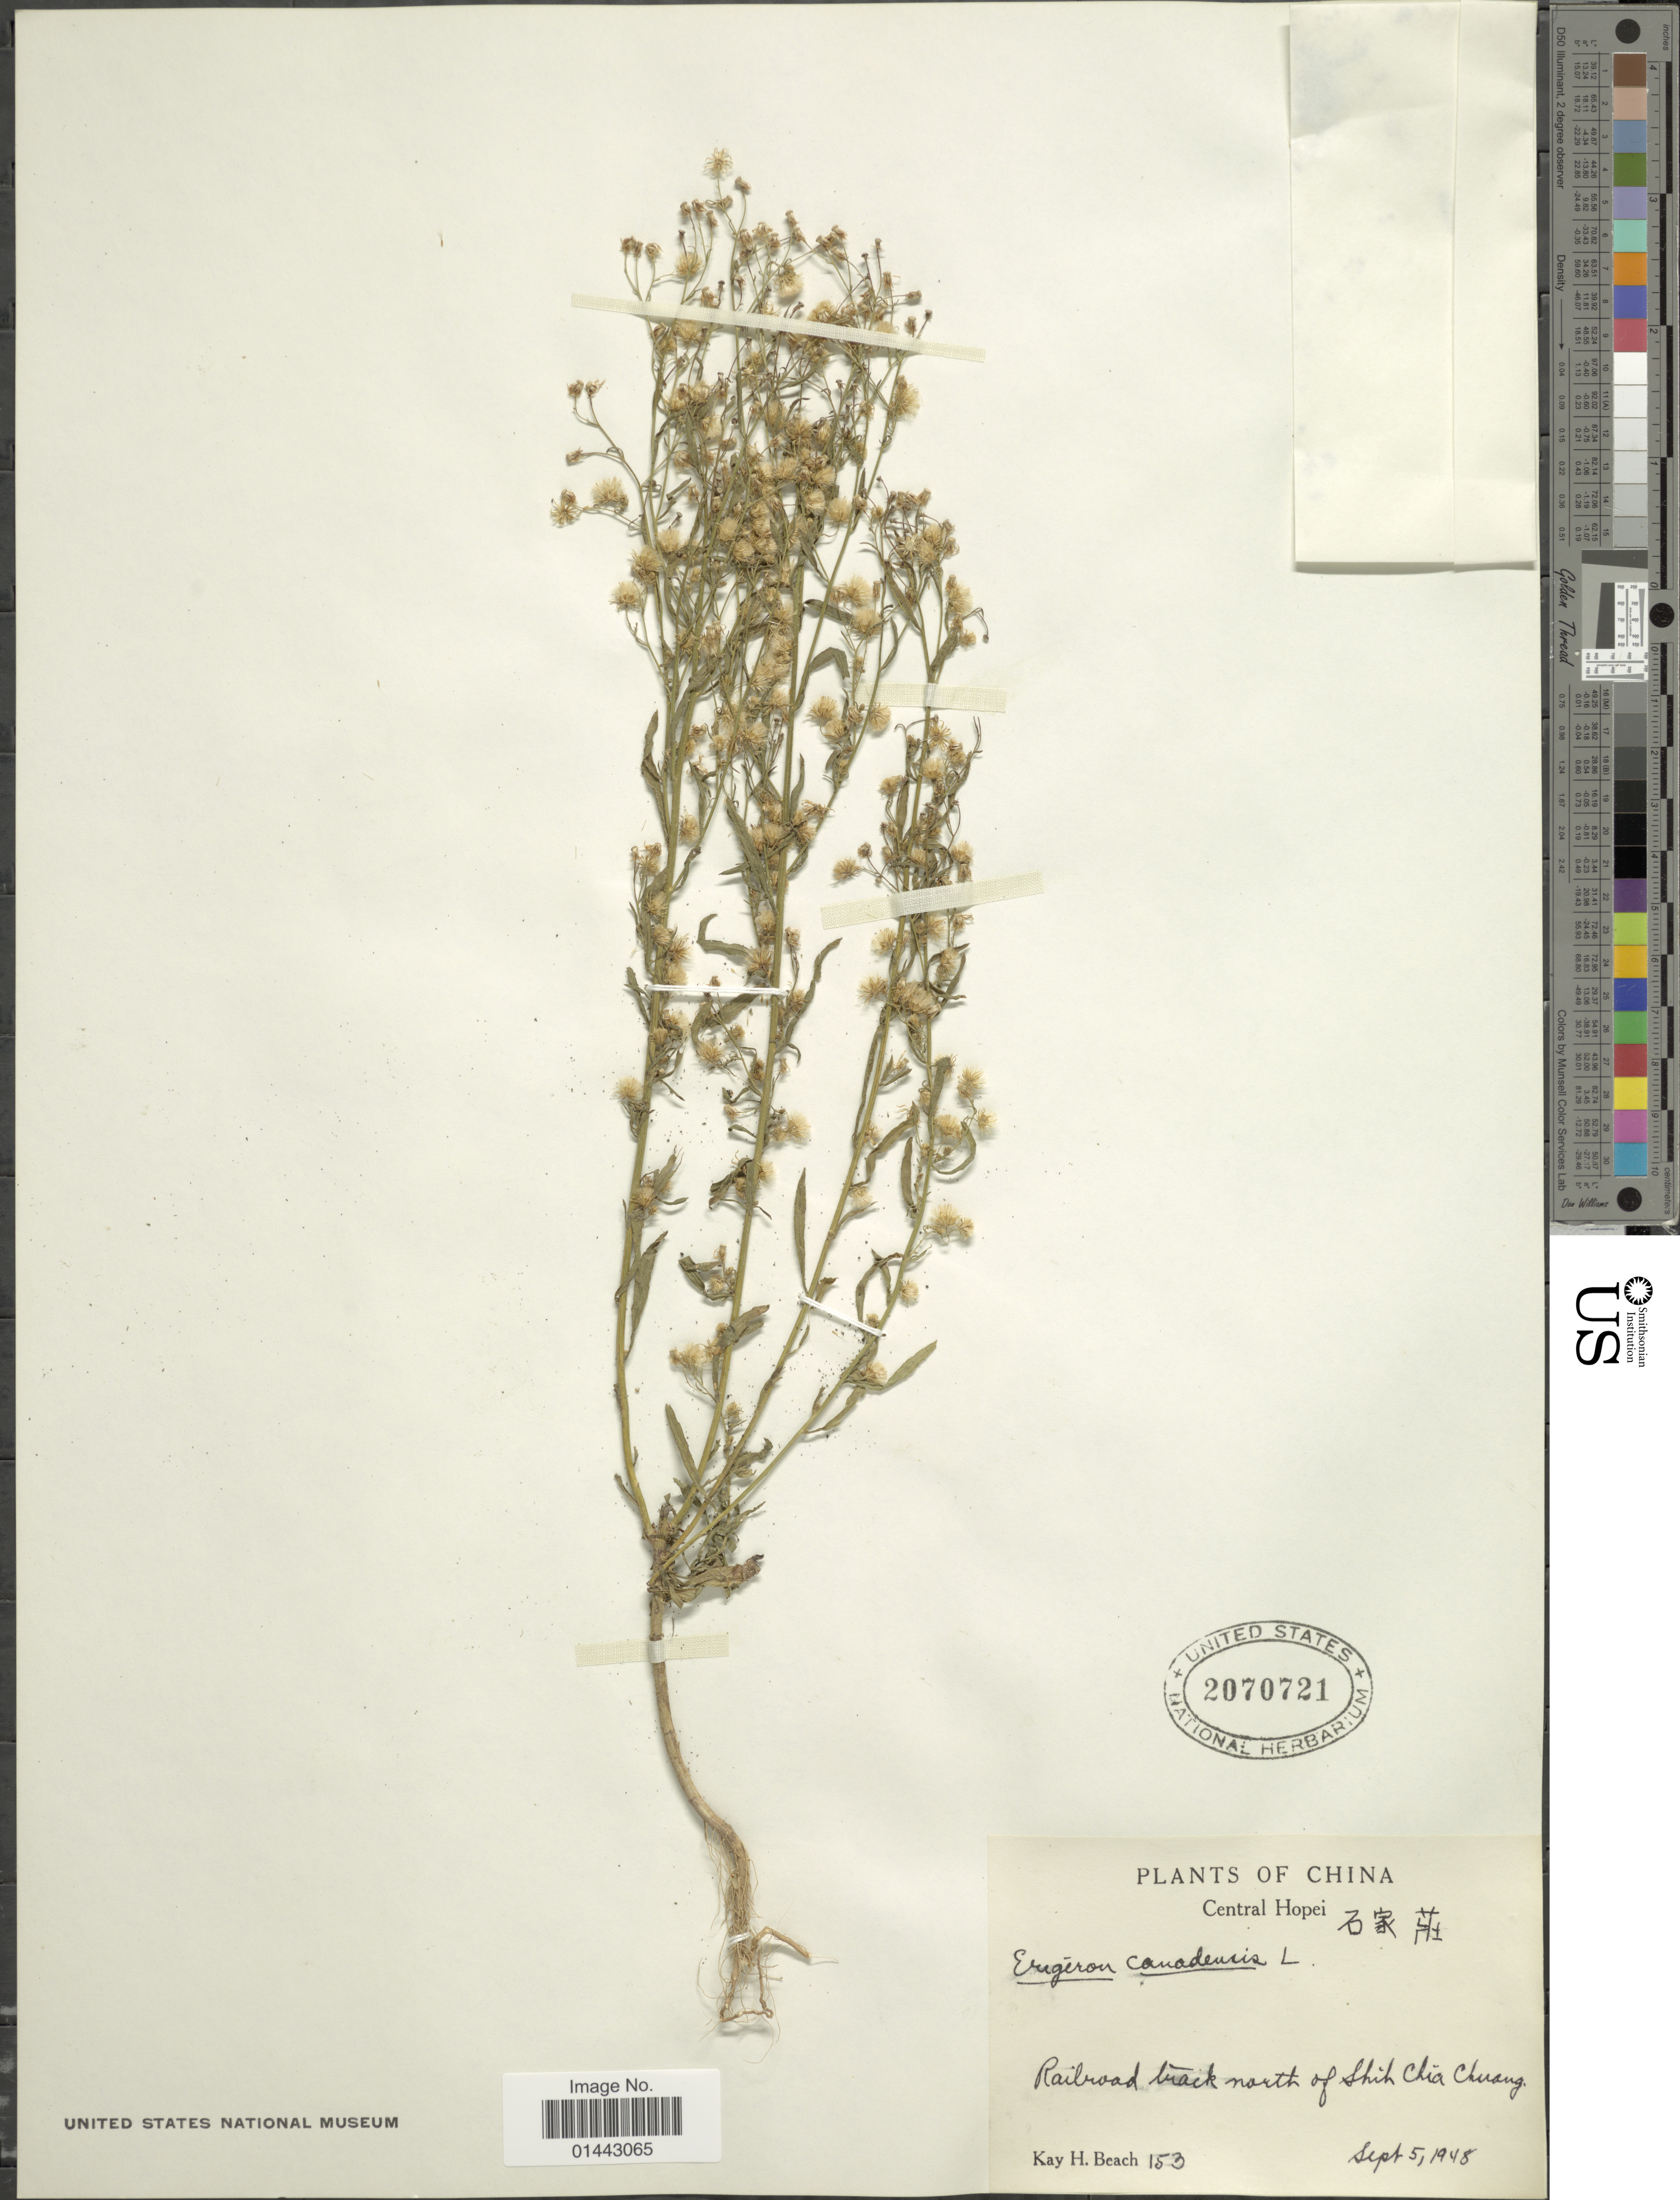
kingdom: Plantae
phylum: Tracheophyta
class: Magnoliopsida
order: Asterales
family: Asteraceae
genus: Erigeron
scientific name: Erigeron canadensis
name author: L.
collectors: K. H. Beach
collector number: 153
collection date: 1948-09-05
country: China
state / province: Hebei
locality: Central Hopei, railroad track north of Shih Chia Chuang.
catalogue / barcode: US 2070721